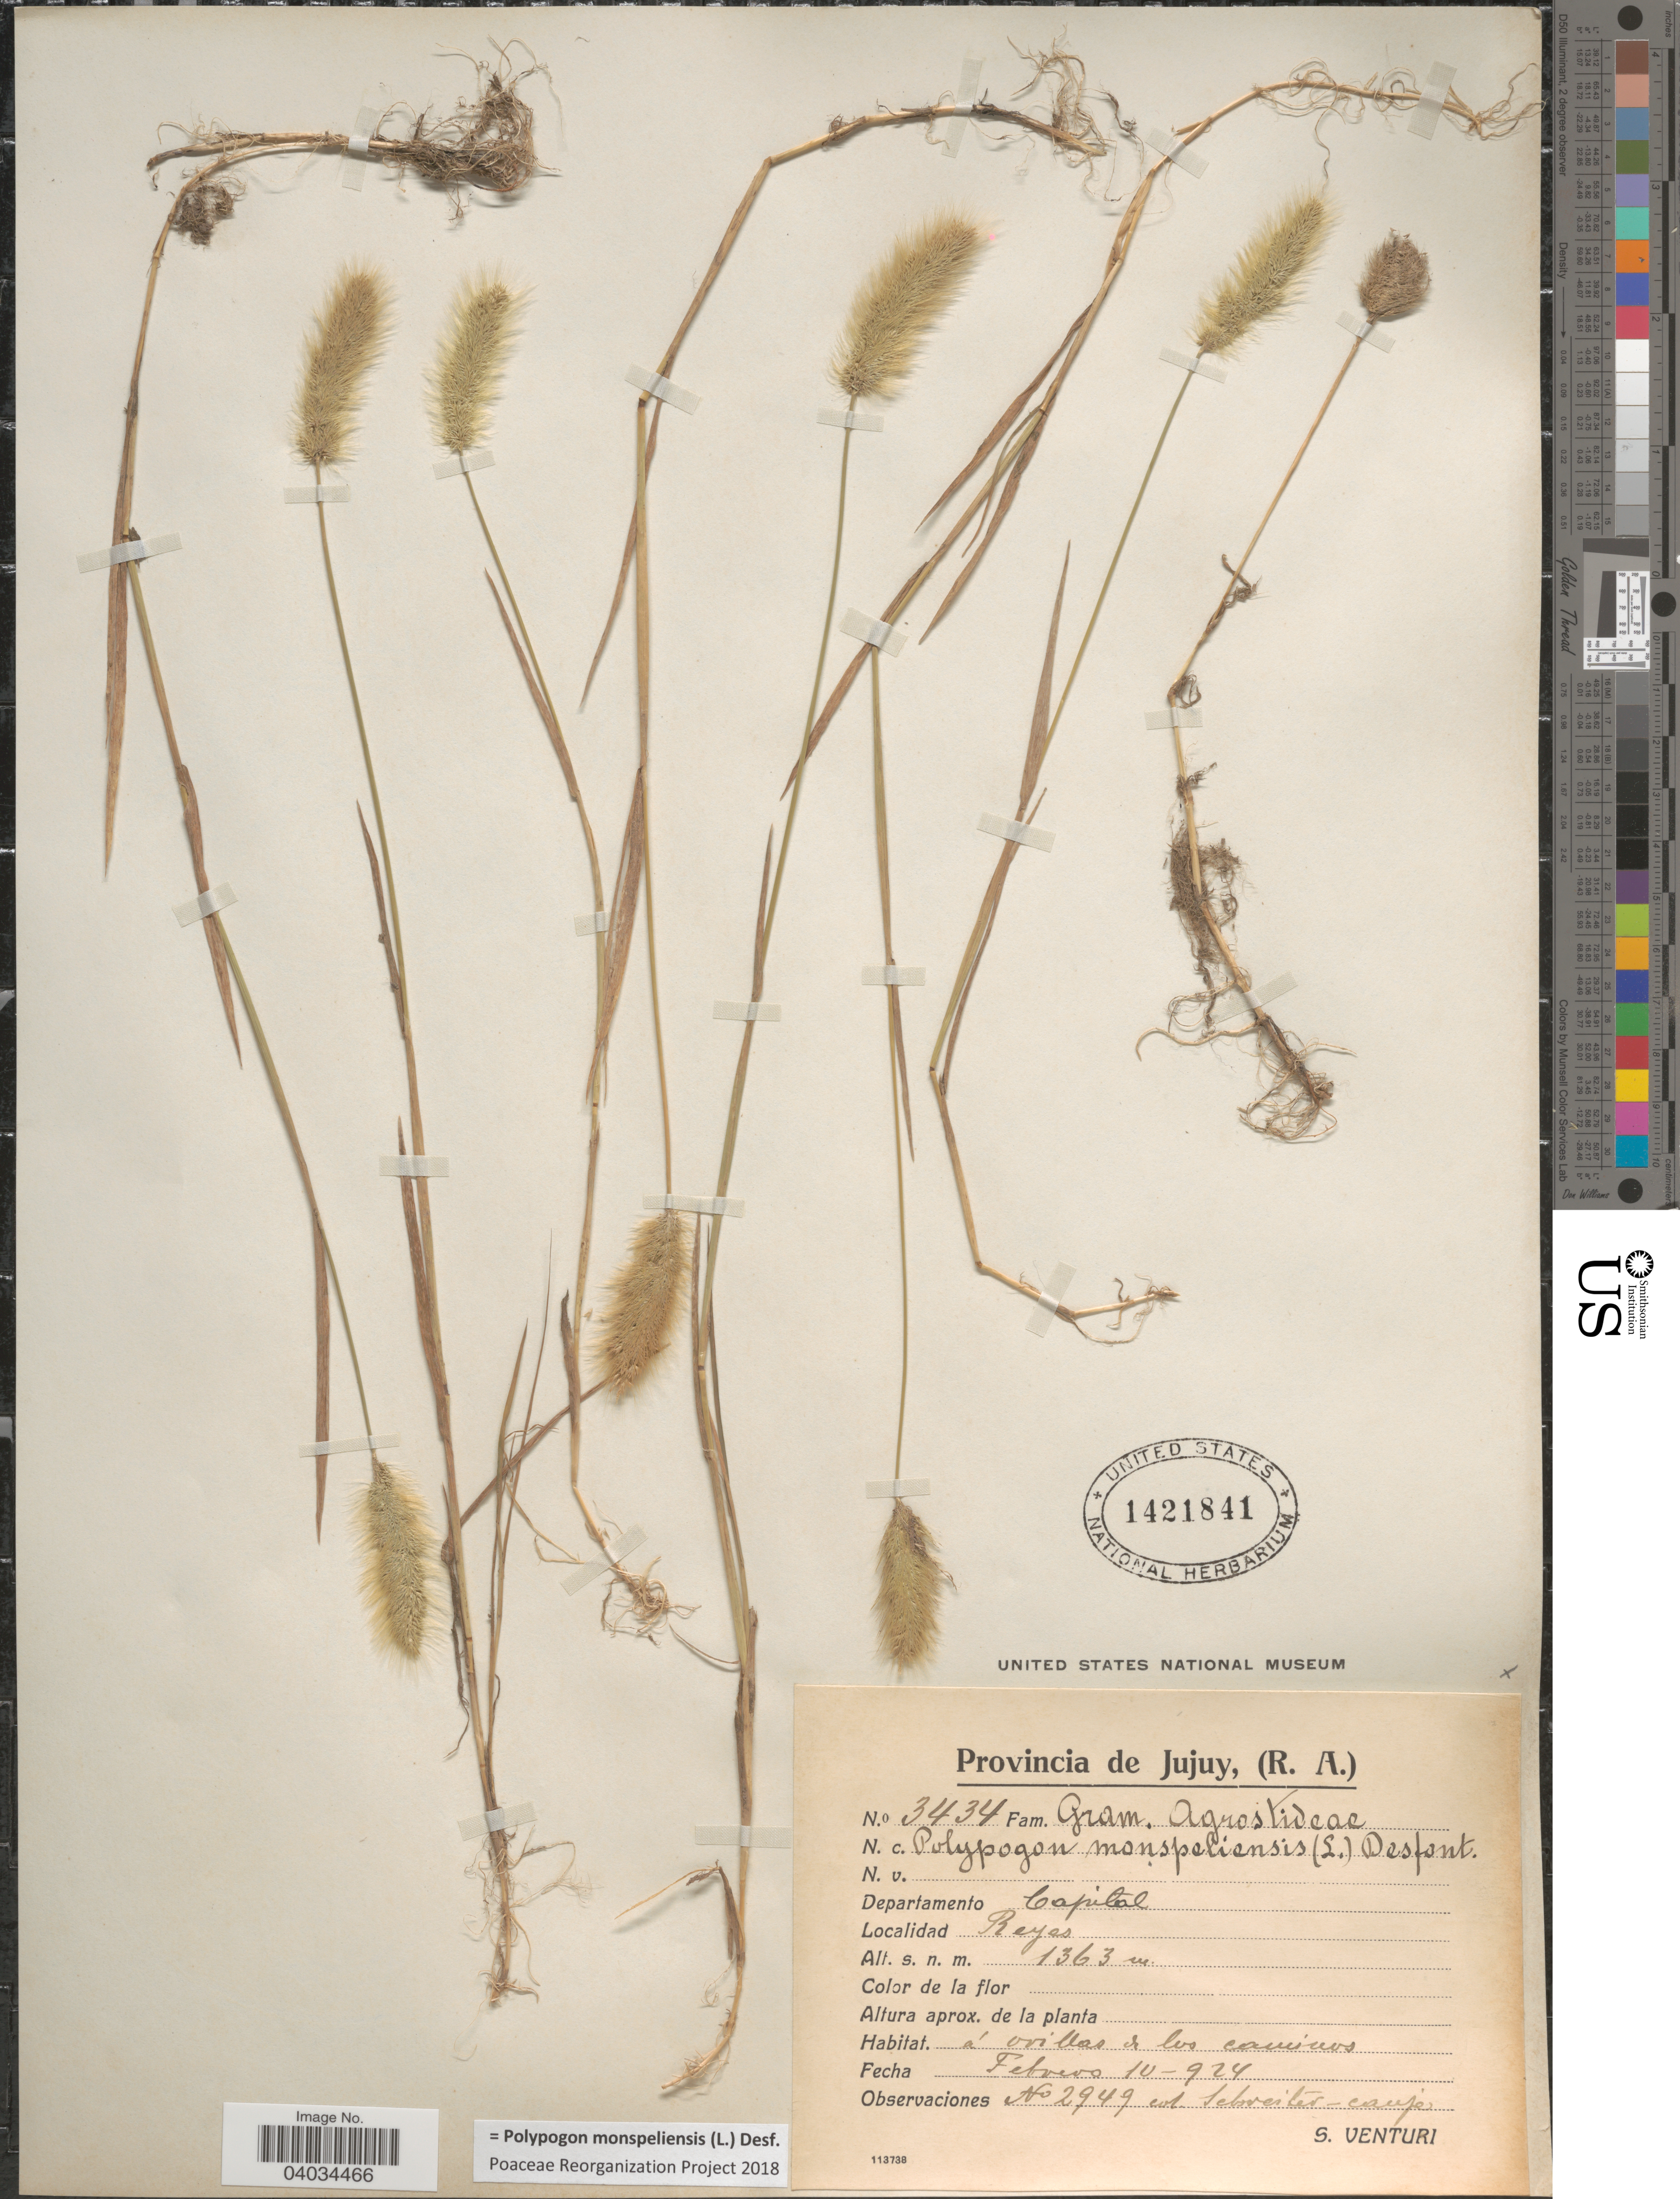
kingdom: Plantae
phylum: Tracheophyta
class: Liliopsida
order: Poales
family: Poaceae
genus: Polypogon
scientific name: Polypogon monspeliensis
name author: (L.) Desf.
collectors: S. Venturi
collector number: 3434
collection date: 1924-02-10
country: Argentina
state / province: Jujuy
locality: Departamento Capital. Reyes.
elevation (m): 1363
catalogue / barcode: US 1421841